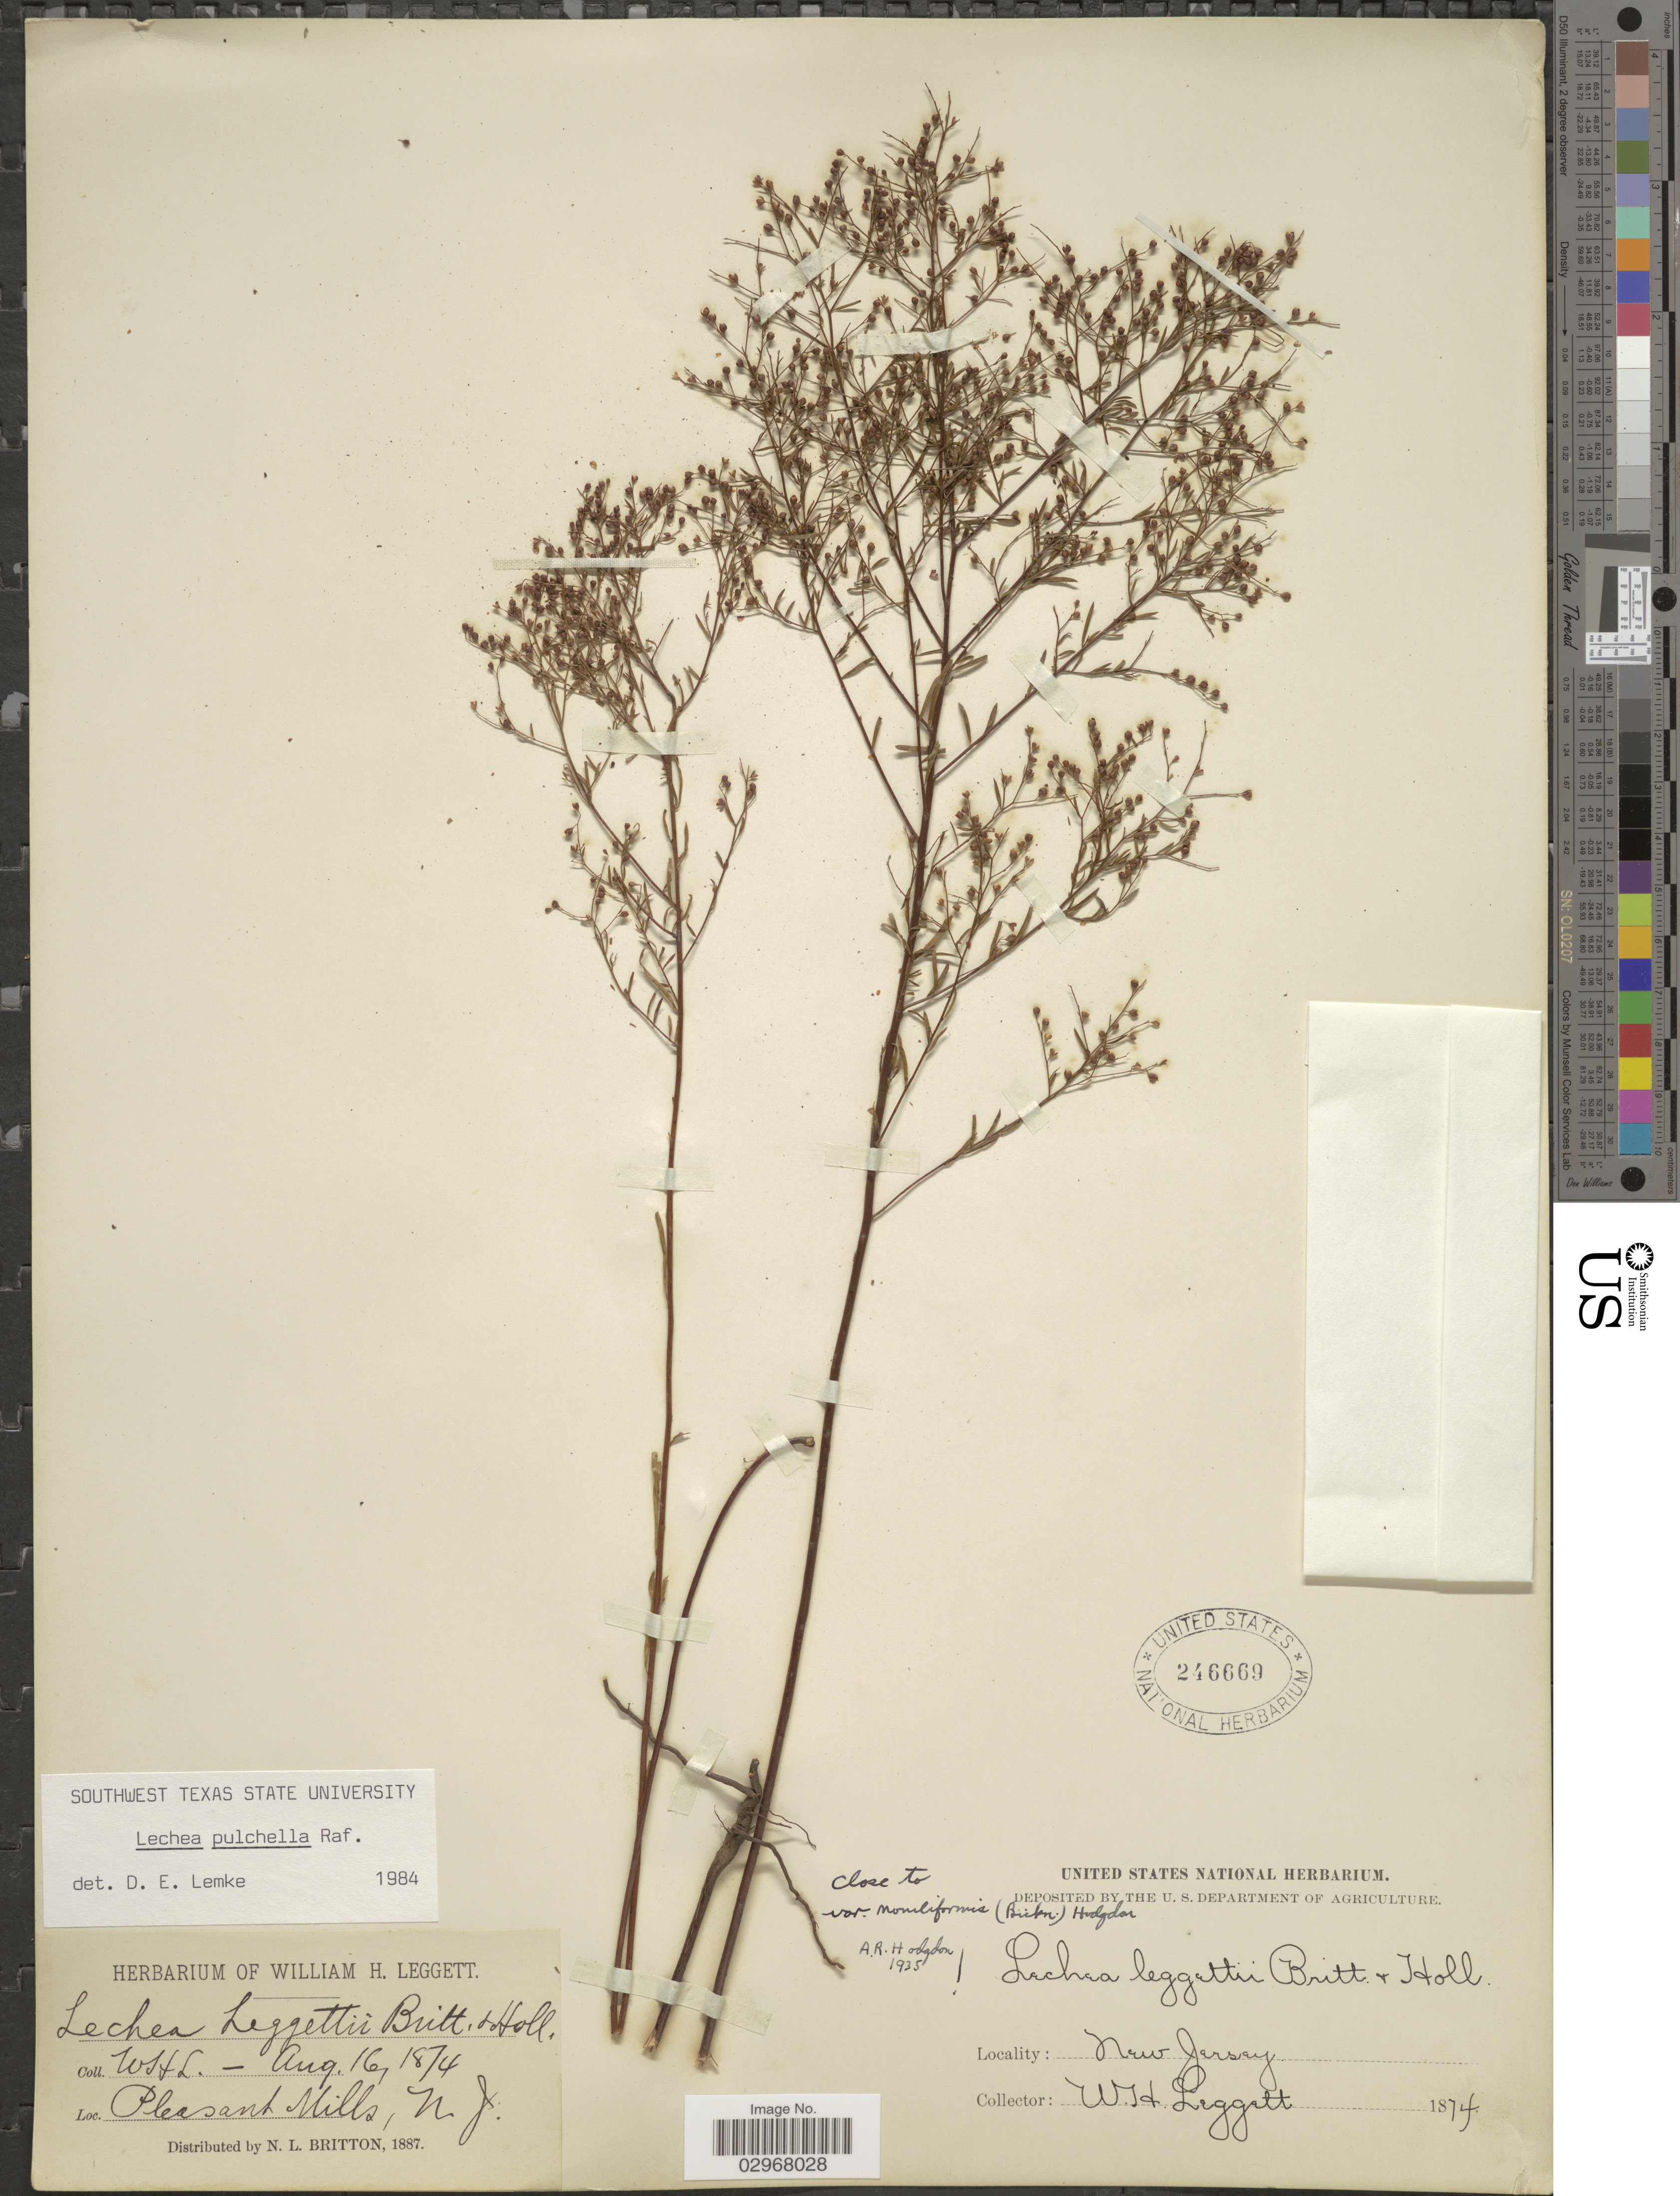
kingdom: Plantae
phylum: Tracheophyta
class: Magnoliopsida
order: Malvales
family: Cistaceae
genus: Lechea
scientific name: Lechea pulchella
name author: Raf.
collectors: W. Leggett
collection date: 1874-08-16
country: United States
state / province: New Jersey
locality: Pleasant Mills.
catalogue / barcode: US 246669